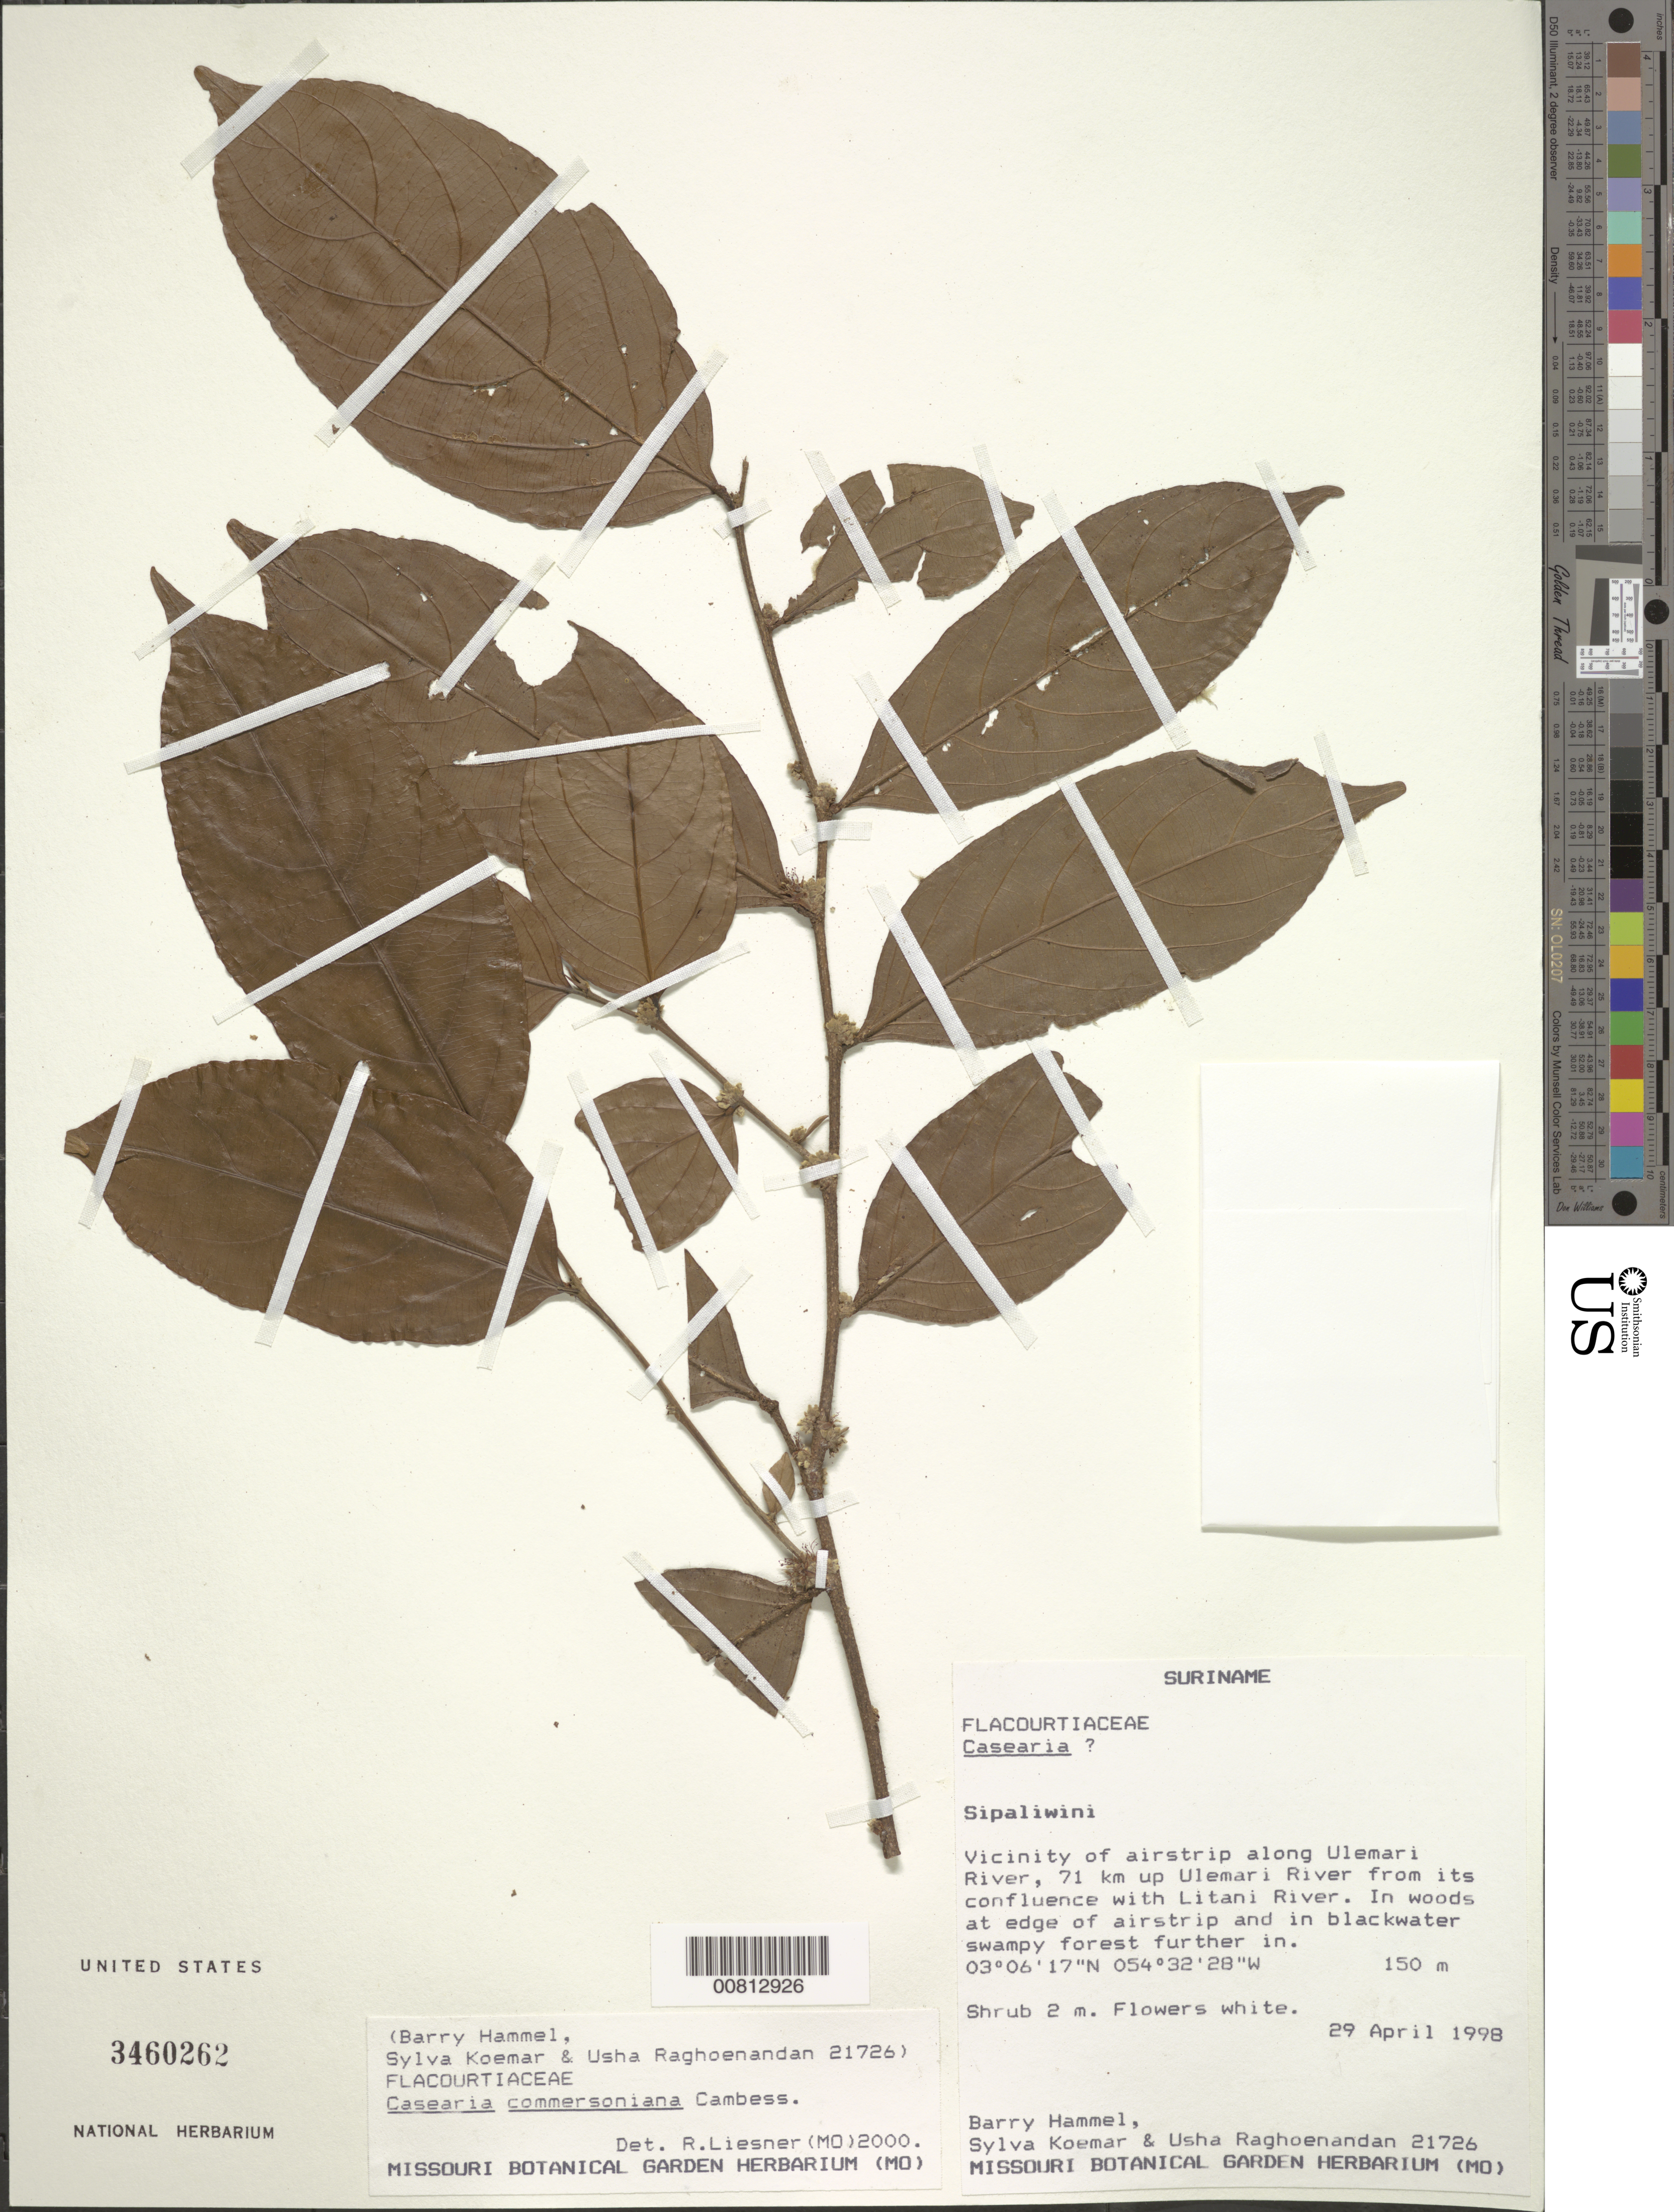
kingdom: Plantae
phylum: Tracheophyta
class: Magnoliopsida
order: Malpighiales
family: Salicaceae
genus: Piparea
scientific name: Piparea dentata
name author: Aubl.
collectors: B. Hammel, S. Koemar & U. Raghoenandan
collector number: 21726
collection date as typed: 29-Apr-98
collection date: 1998-04-29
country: Suriname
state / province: Sipaliwini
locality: Ulemari R., ca. 71 km upstream from confl. with Litani R.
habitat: Woods at edge of airstrip and in blackwater swampy forest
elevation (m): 150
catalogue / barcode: US 3460262